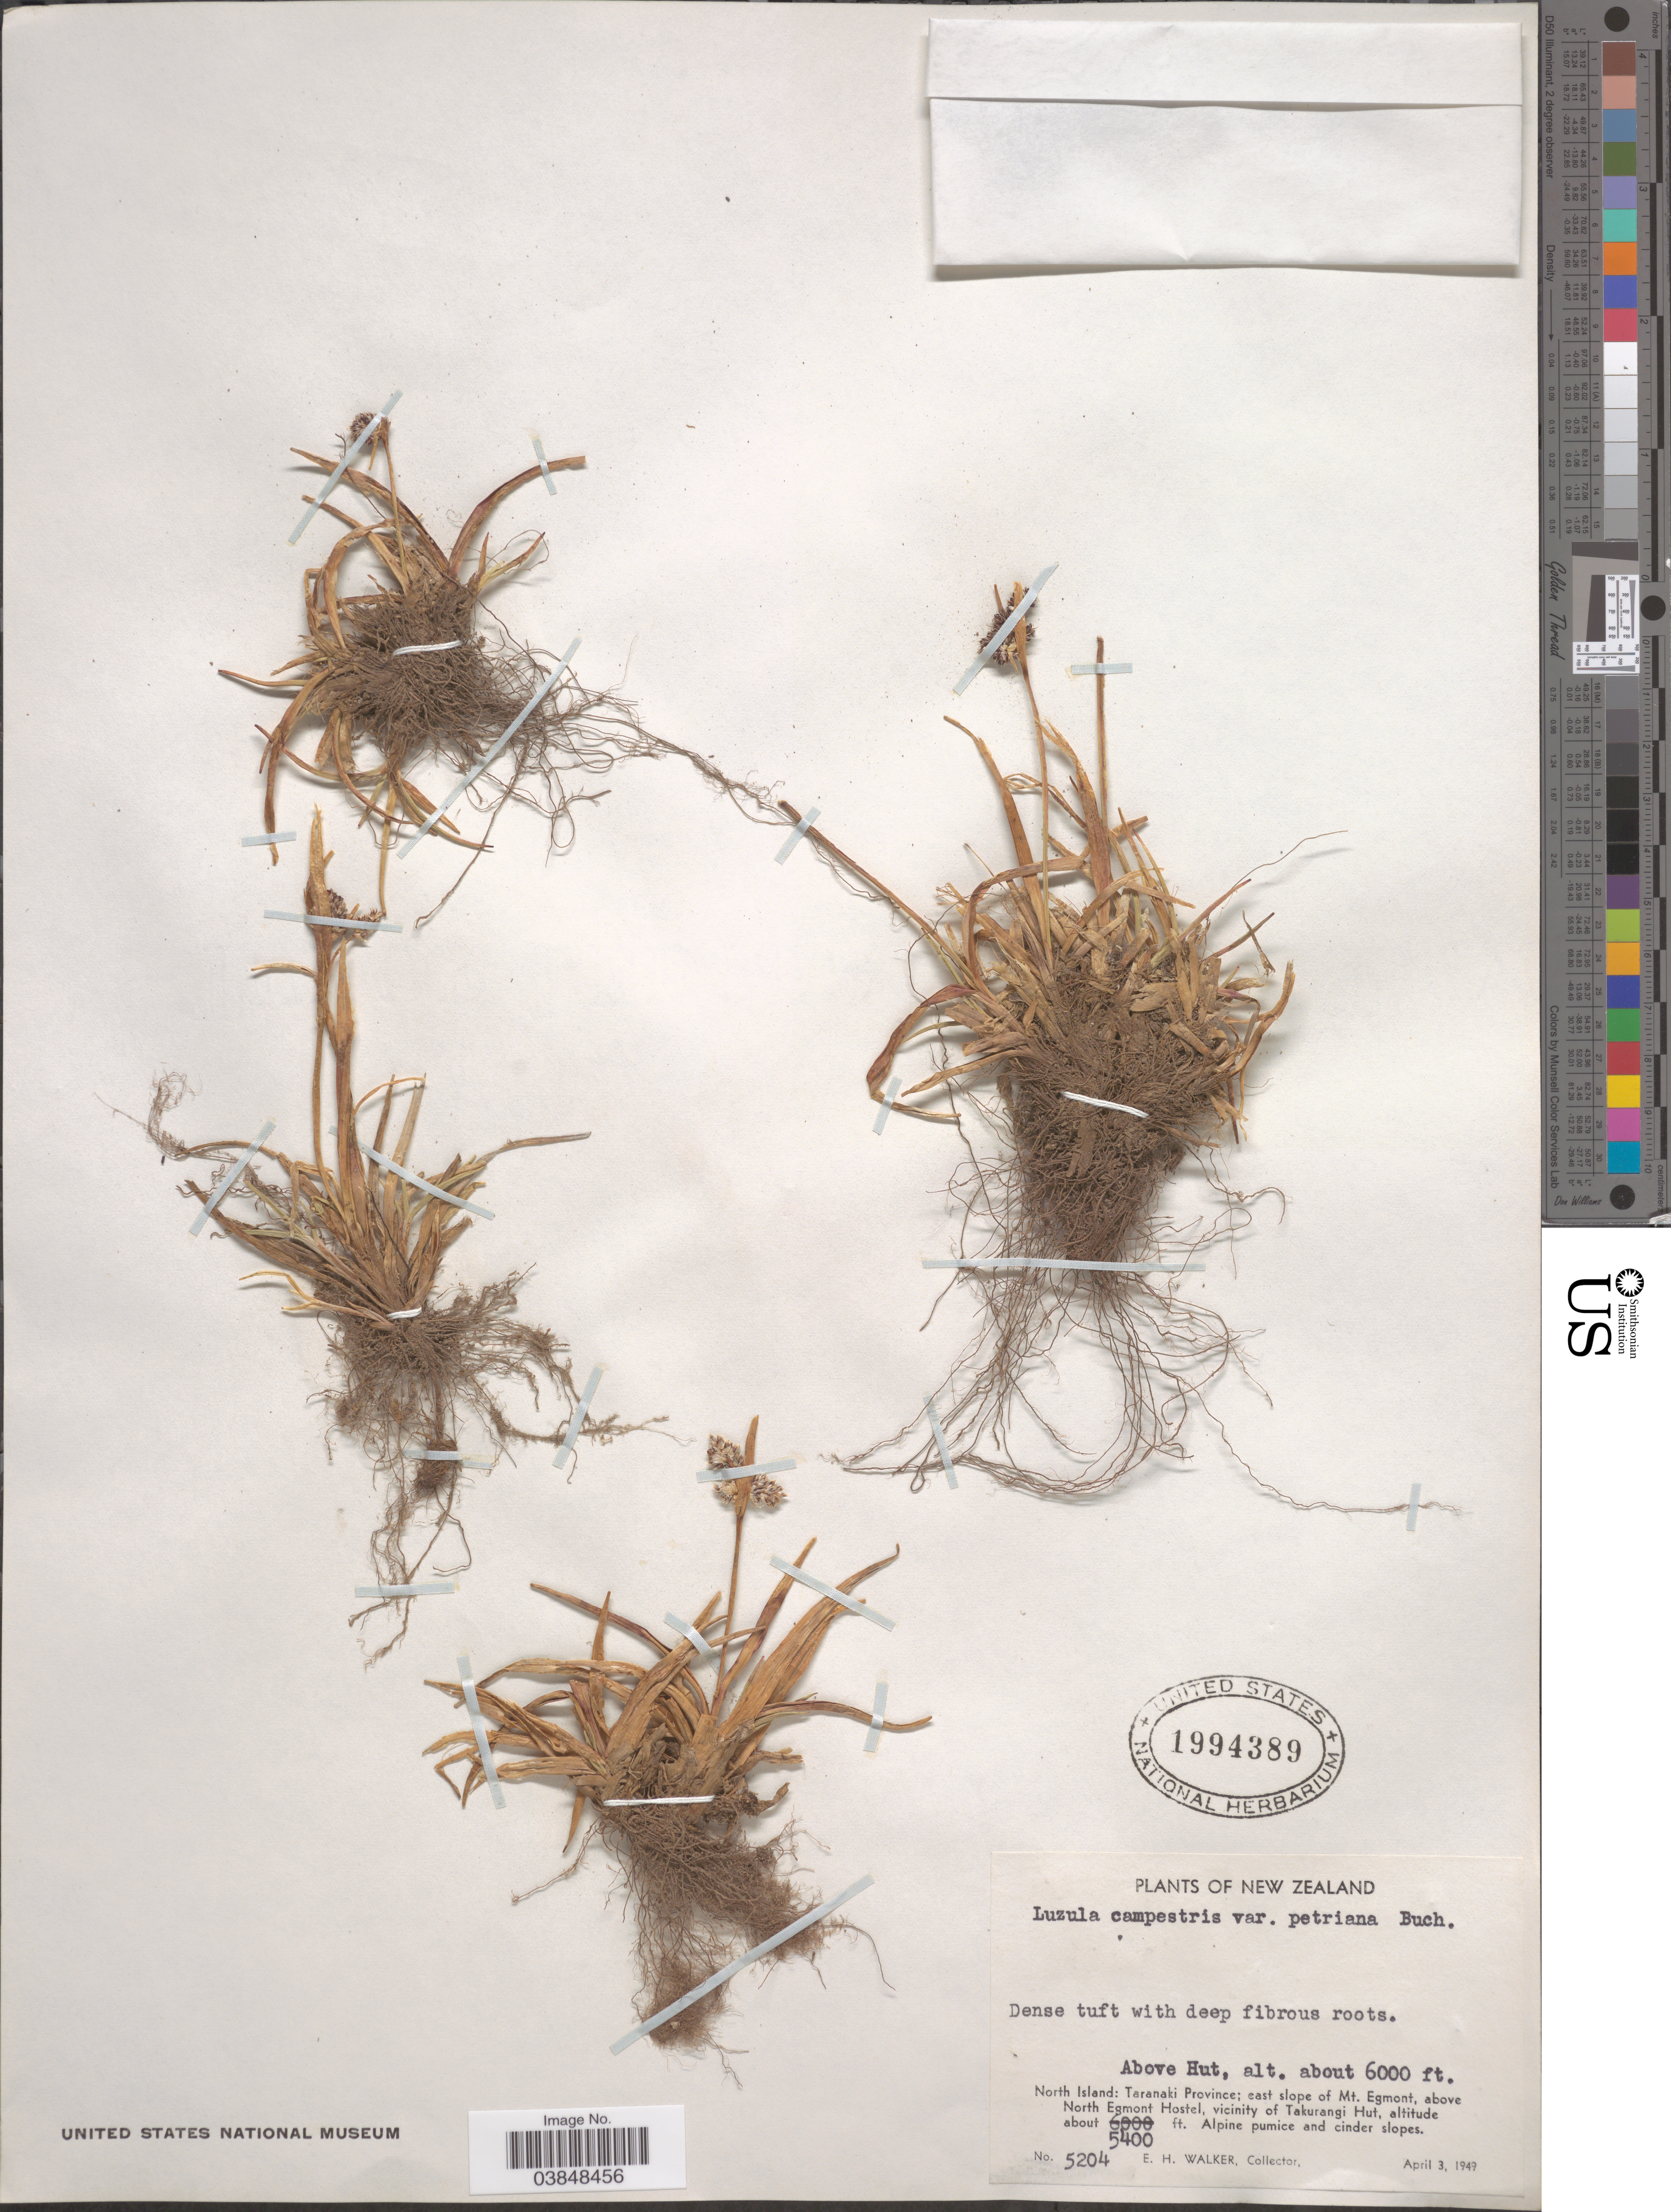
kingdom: Plantae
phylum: Tracheophyta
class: Liliopsida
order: Poales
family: Juncaceae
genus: Luzula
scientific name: Luzula campestris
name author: (L.) DC.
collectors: E. H. Walker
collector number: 5204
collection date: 1949-04-03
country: New Zealand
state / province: Taranaki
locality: Above Hut. North Island: East slope of Mt. Egmont, above North Egmont Hostel, vicinity of Takurangi Hut.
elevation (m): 1646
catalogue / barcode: US 1994389